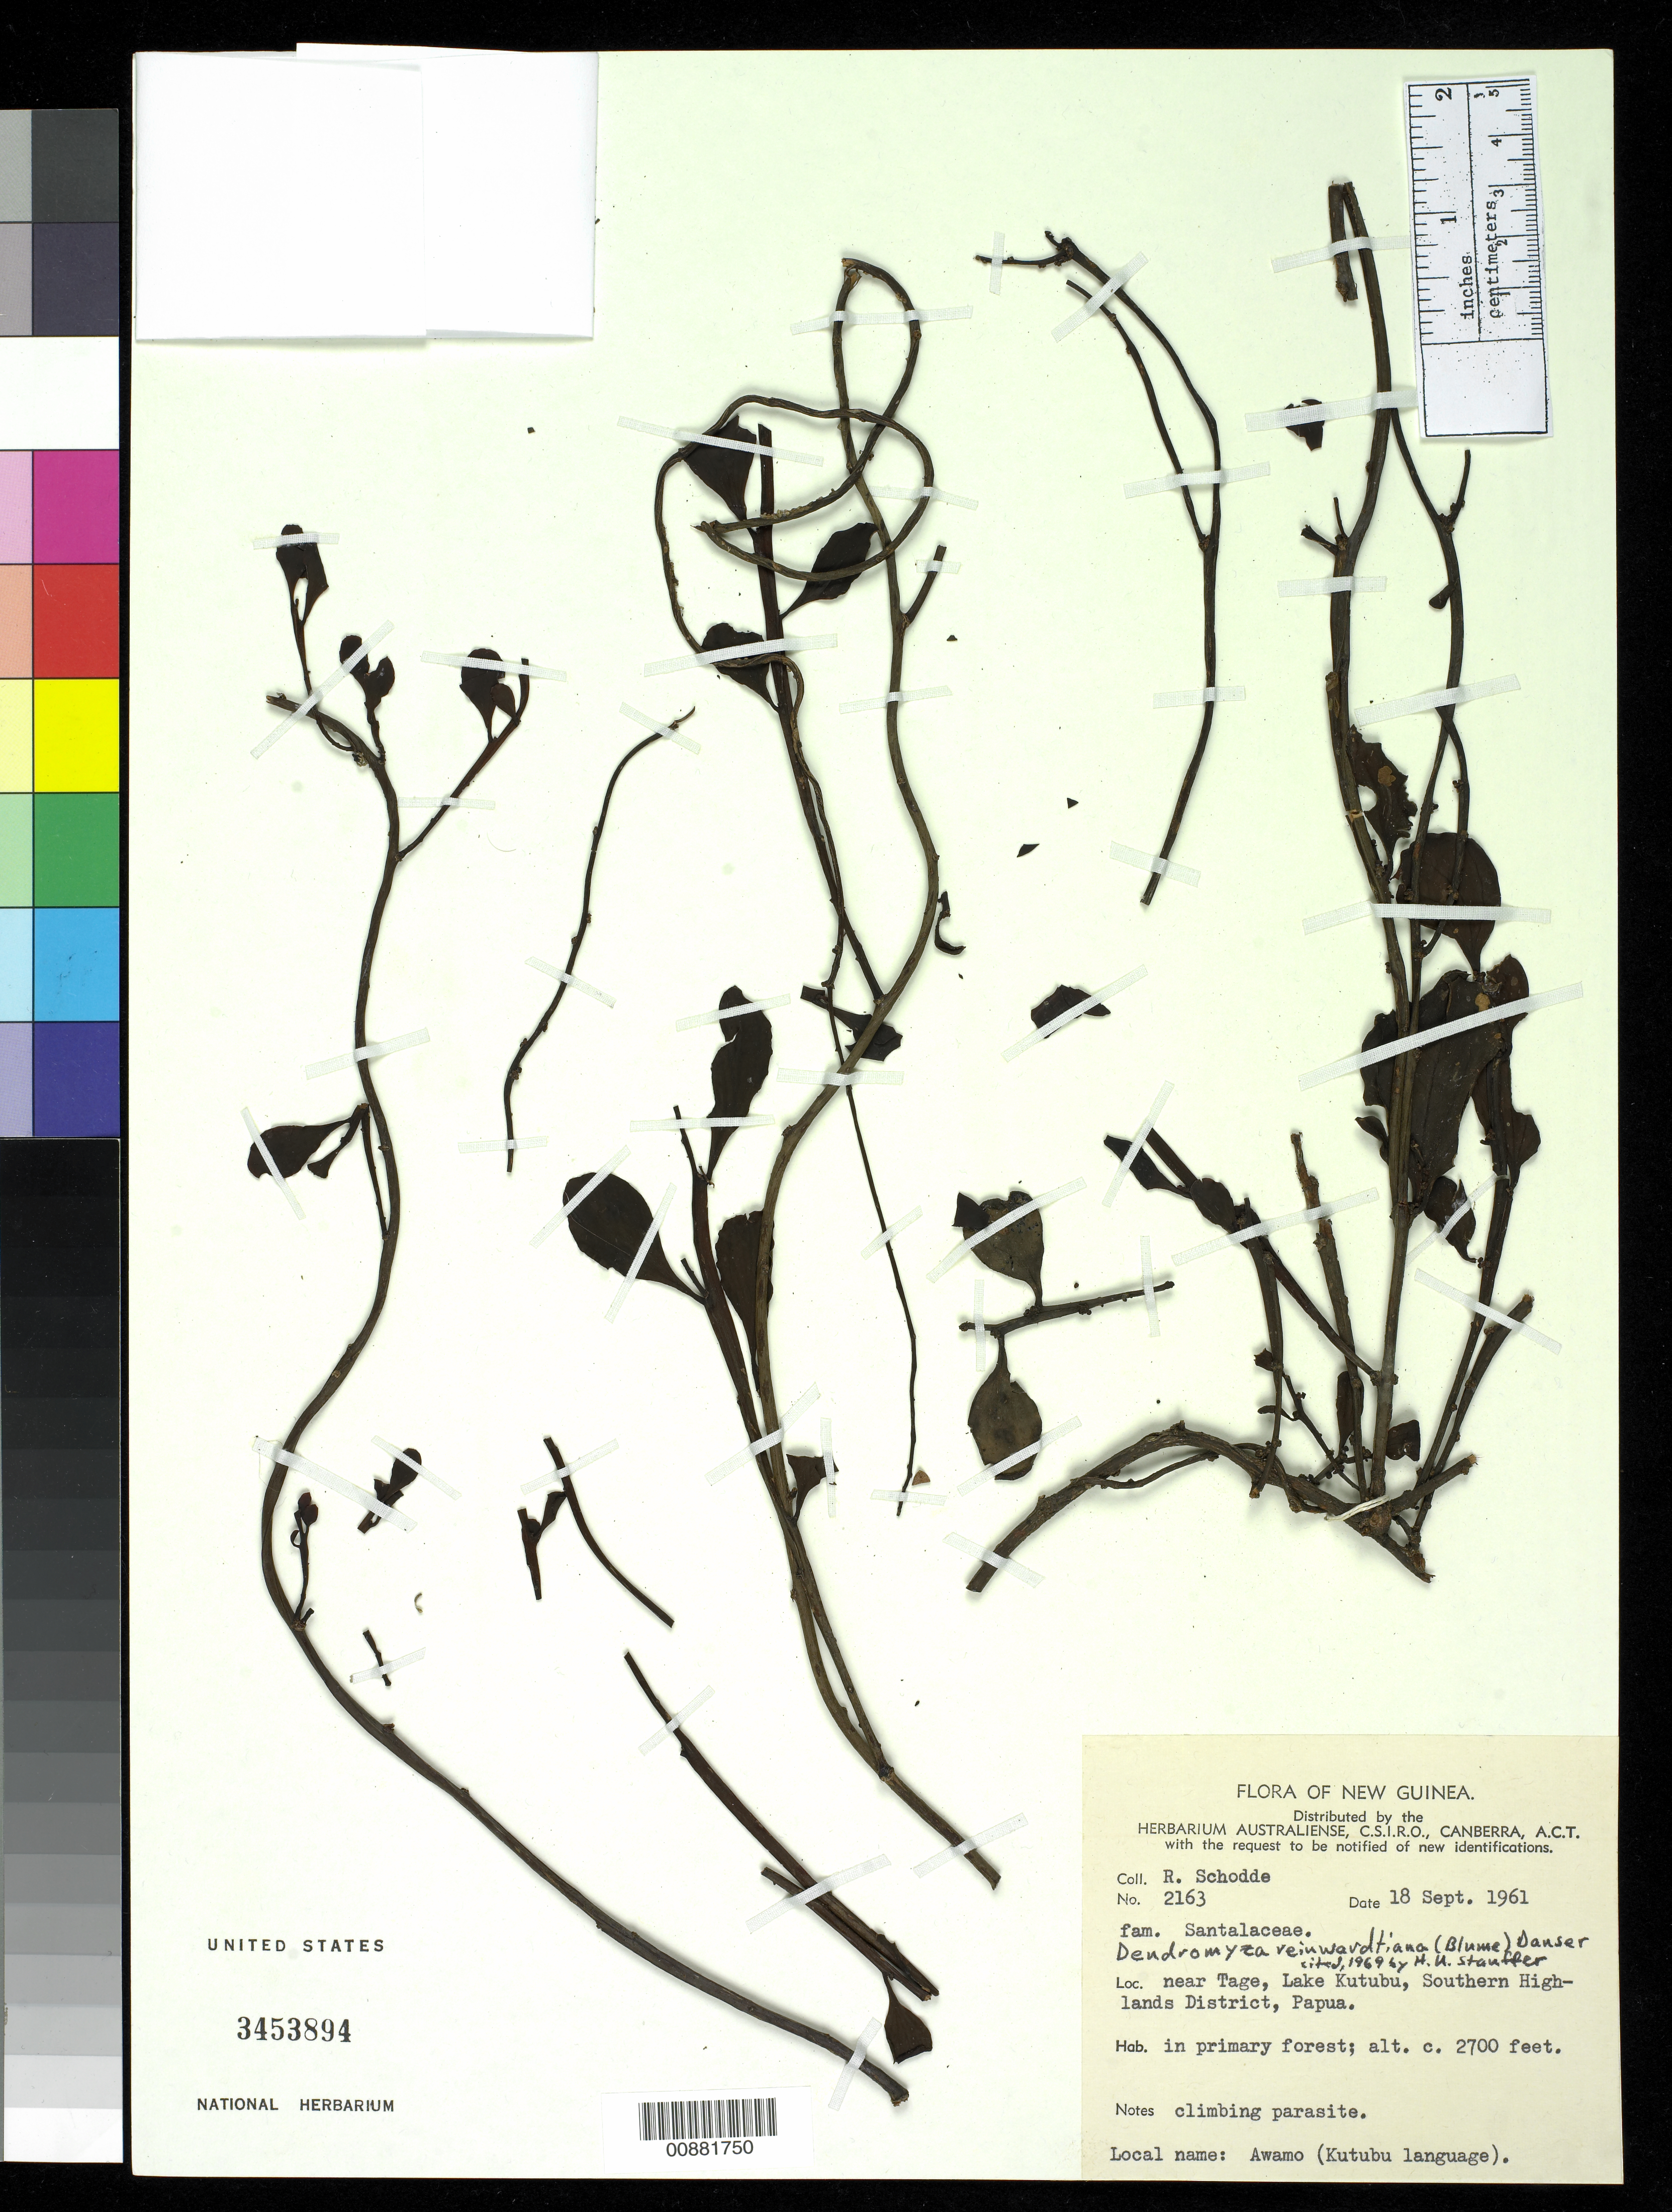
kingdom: Plantae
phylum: Tracheophyta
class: Magnoliopsida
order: Santalales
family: Amphorogynaceae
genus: Dendromyza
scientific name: Dendromyza reinwardtiana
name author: (Blume) Danser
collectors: R. Schodde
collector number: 2163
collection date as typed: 18 Sep 1961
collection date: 1961-09-18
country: Papua New Guinea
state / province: Southern Highlands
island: New Guinea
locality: near Tage, Lake Kutubu, Papua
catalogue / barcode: US 3453894